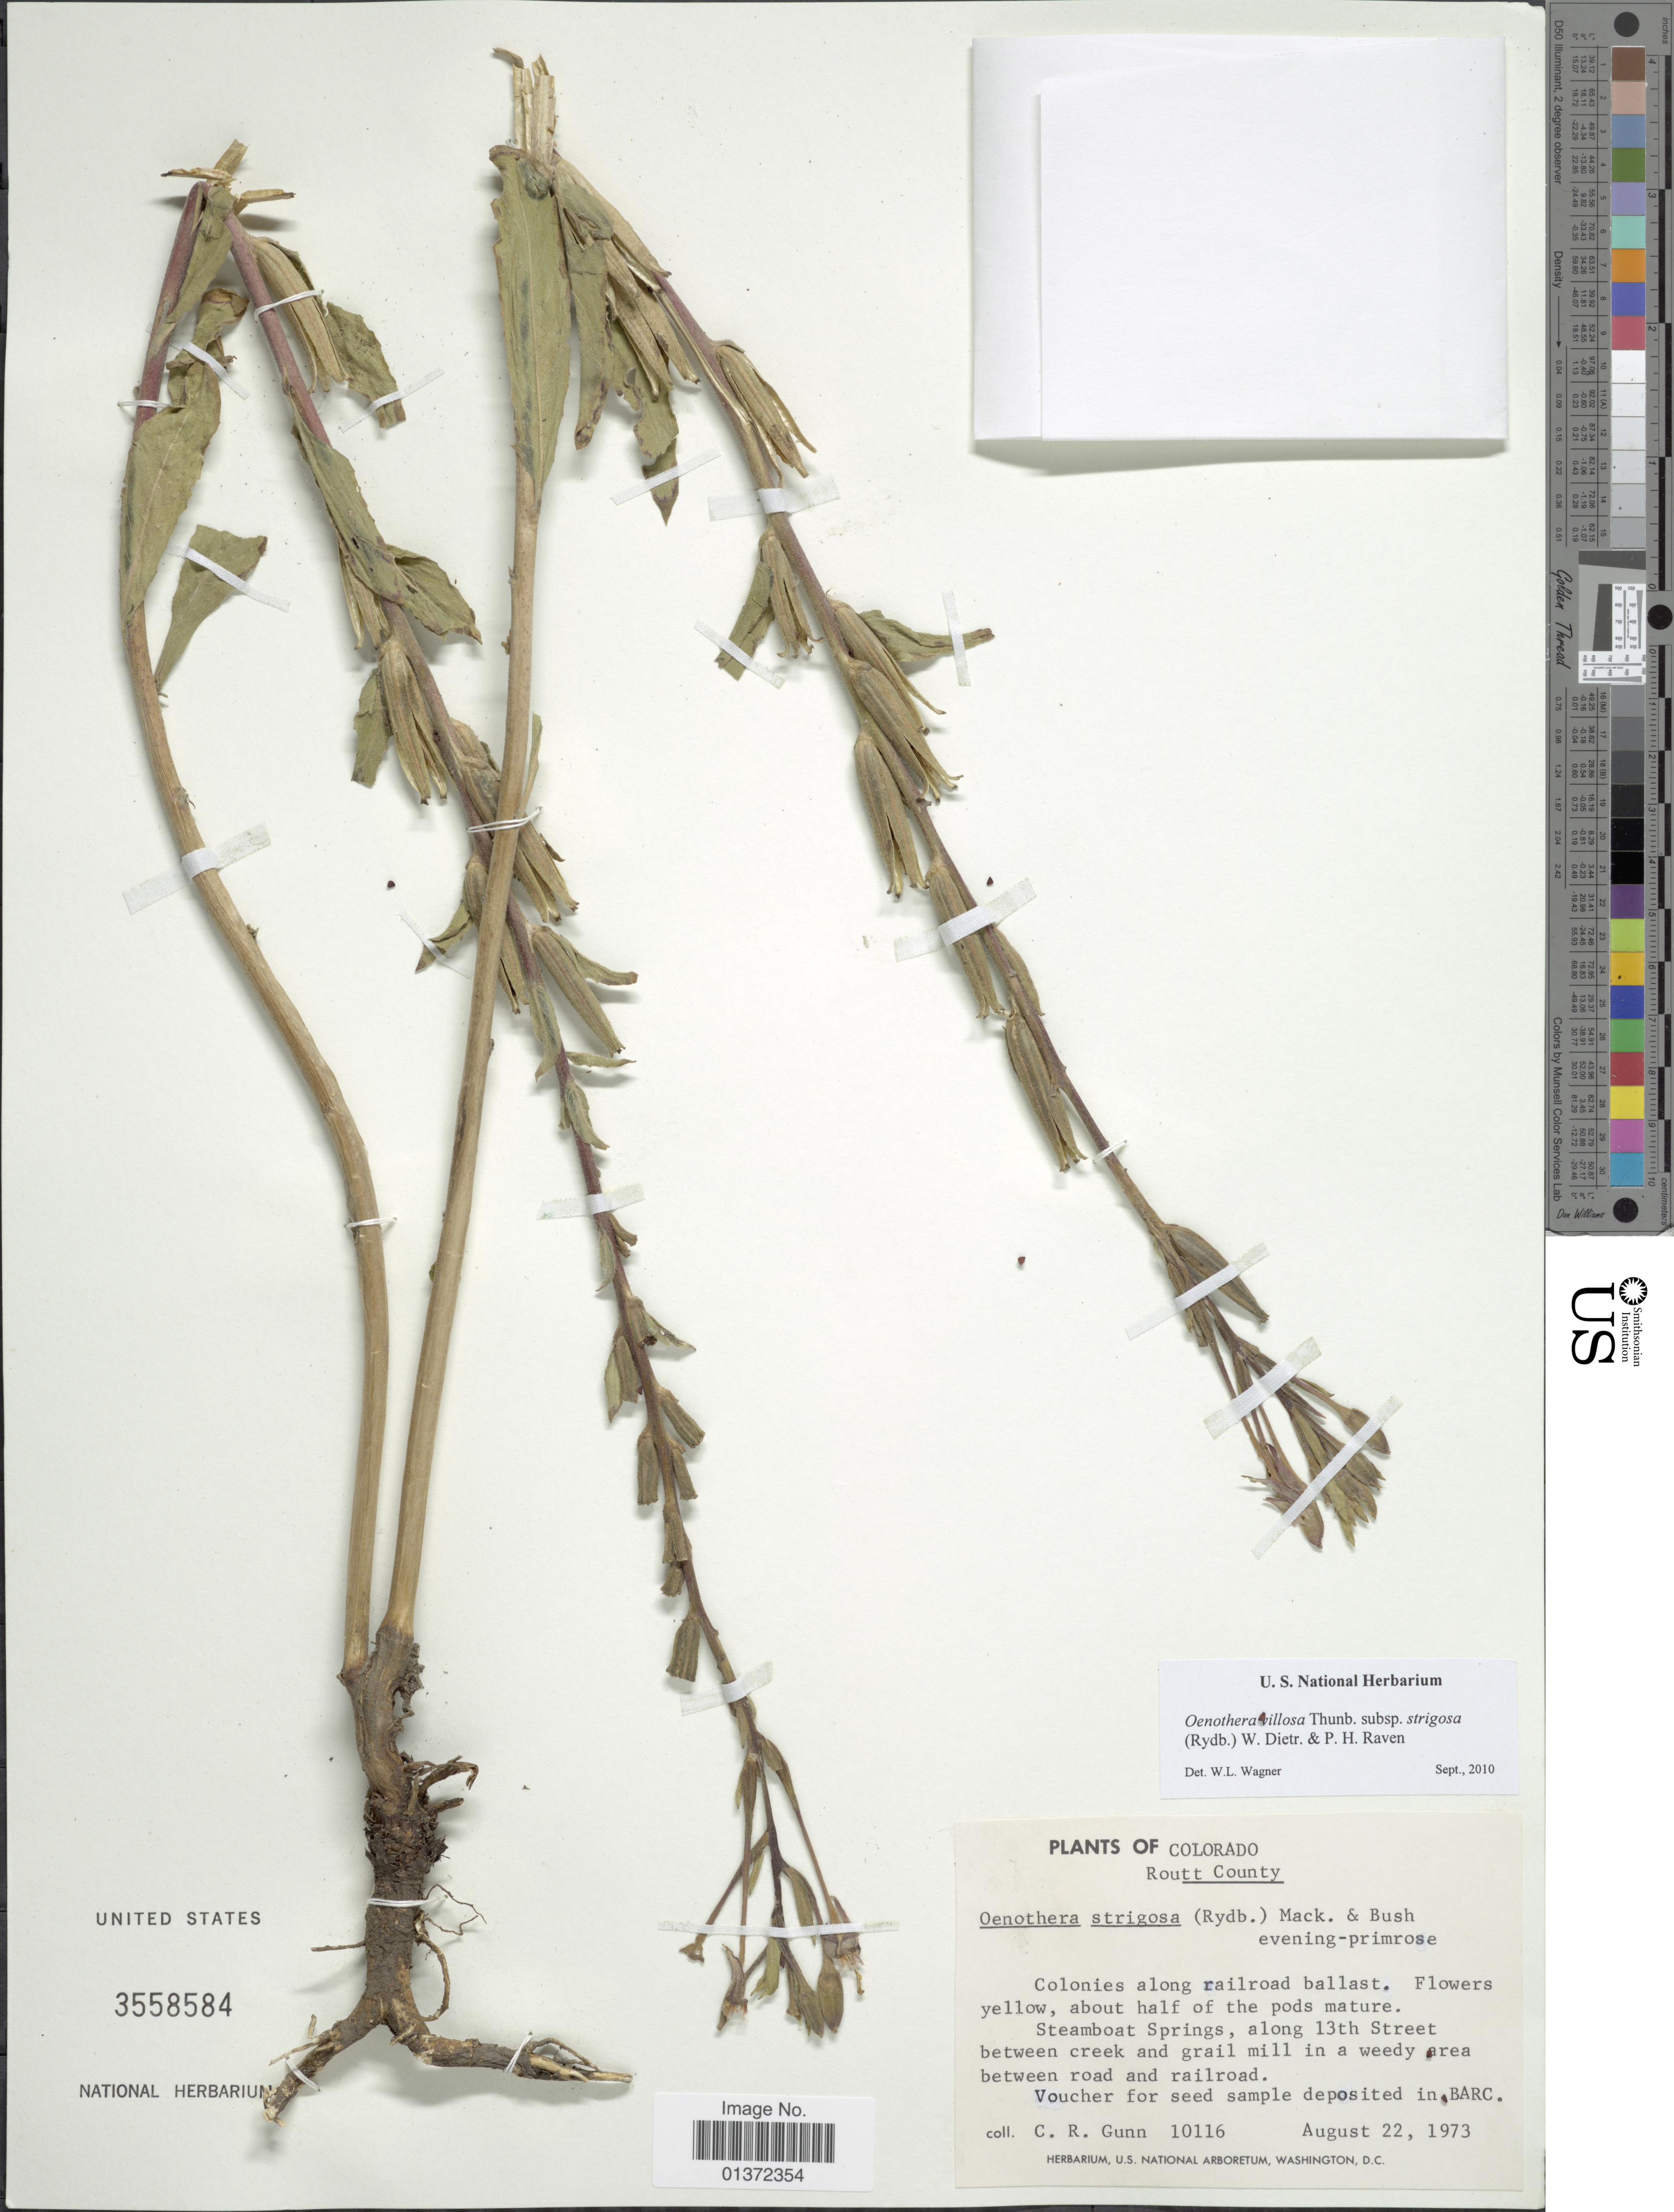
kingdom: Plantae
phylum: Tracheophyta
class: Magnoliopsida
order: Myrtales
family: Onagraceae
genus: Oenothera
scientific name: Oenothera villosa subsp. strigosa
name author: (Rydb.) W. Dietr. & P.H. Raven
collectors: C. R. Gunn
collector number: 10116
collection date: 1973-08-22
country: United States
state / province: Colorado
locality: Steamboat Springs, along 13th Street between creek and grail mill in a weedy area between road and railroad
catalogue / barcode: US 3558584